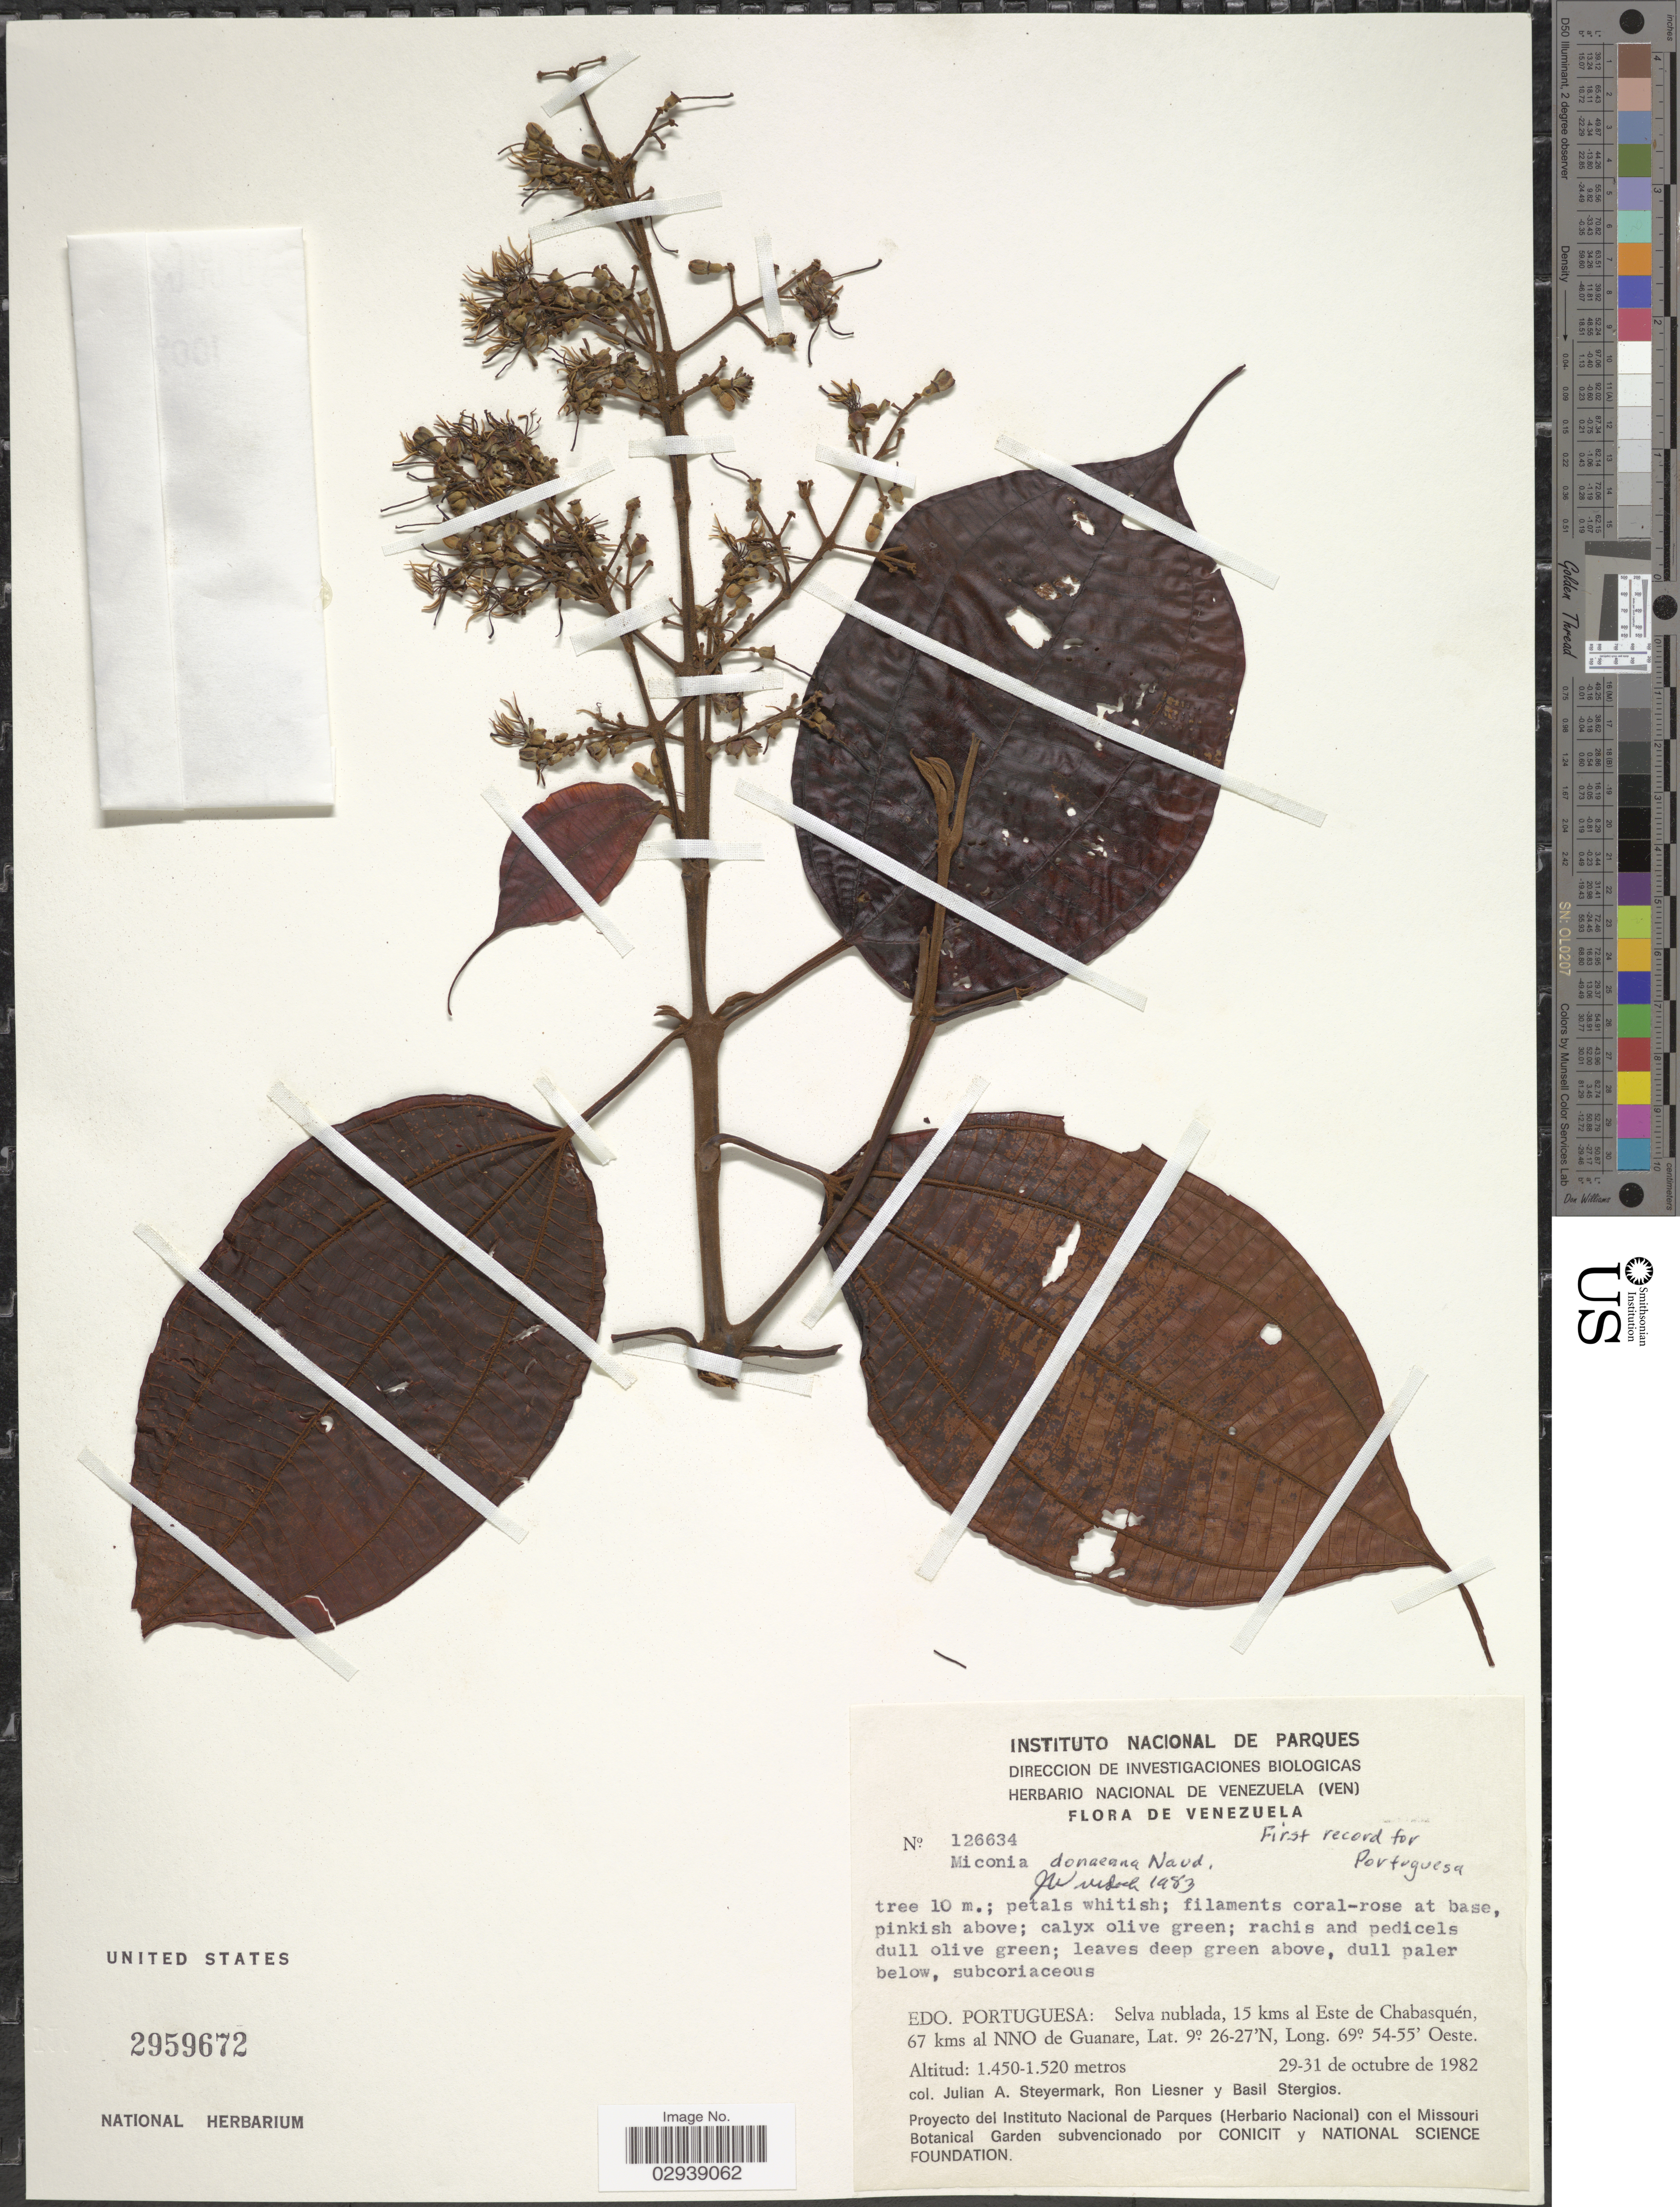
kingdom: Plantae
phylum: Tracheophyta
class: Magnoliopsida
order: Myrtales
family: Melastomataceae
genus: Miconia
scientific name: Miconia donaeana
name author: Naudin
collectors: J. Steyermark, R. L. Liesner & B. G. Stergios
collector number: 126634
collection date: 1982-10-29/1982-10-31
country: Venezuela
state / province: Portuguesa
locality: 15 kms al E de Chabasquén, 67 kms al NNO de Guanare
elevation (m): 1450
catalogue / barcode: US 2959672